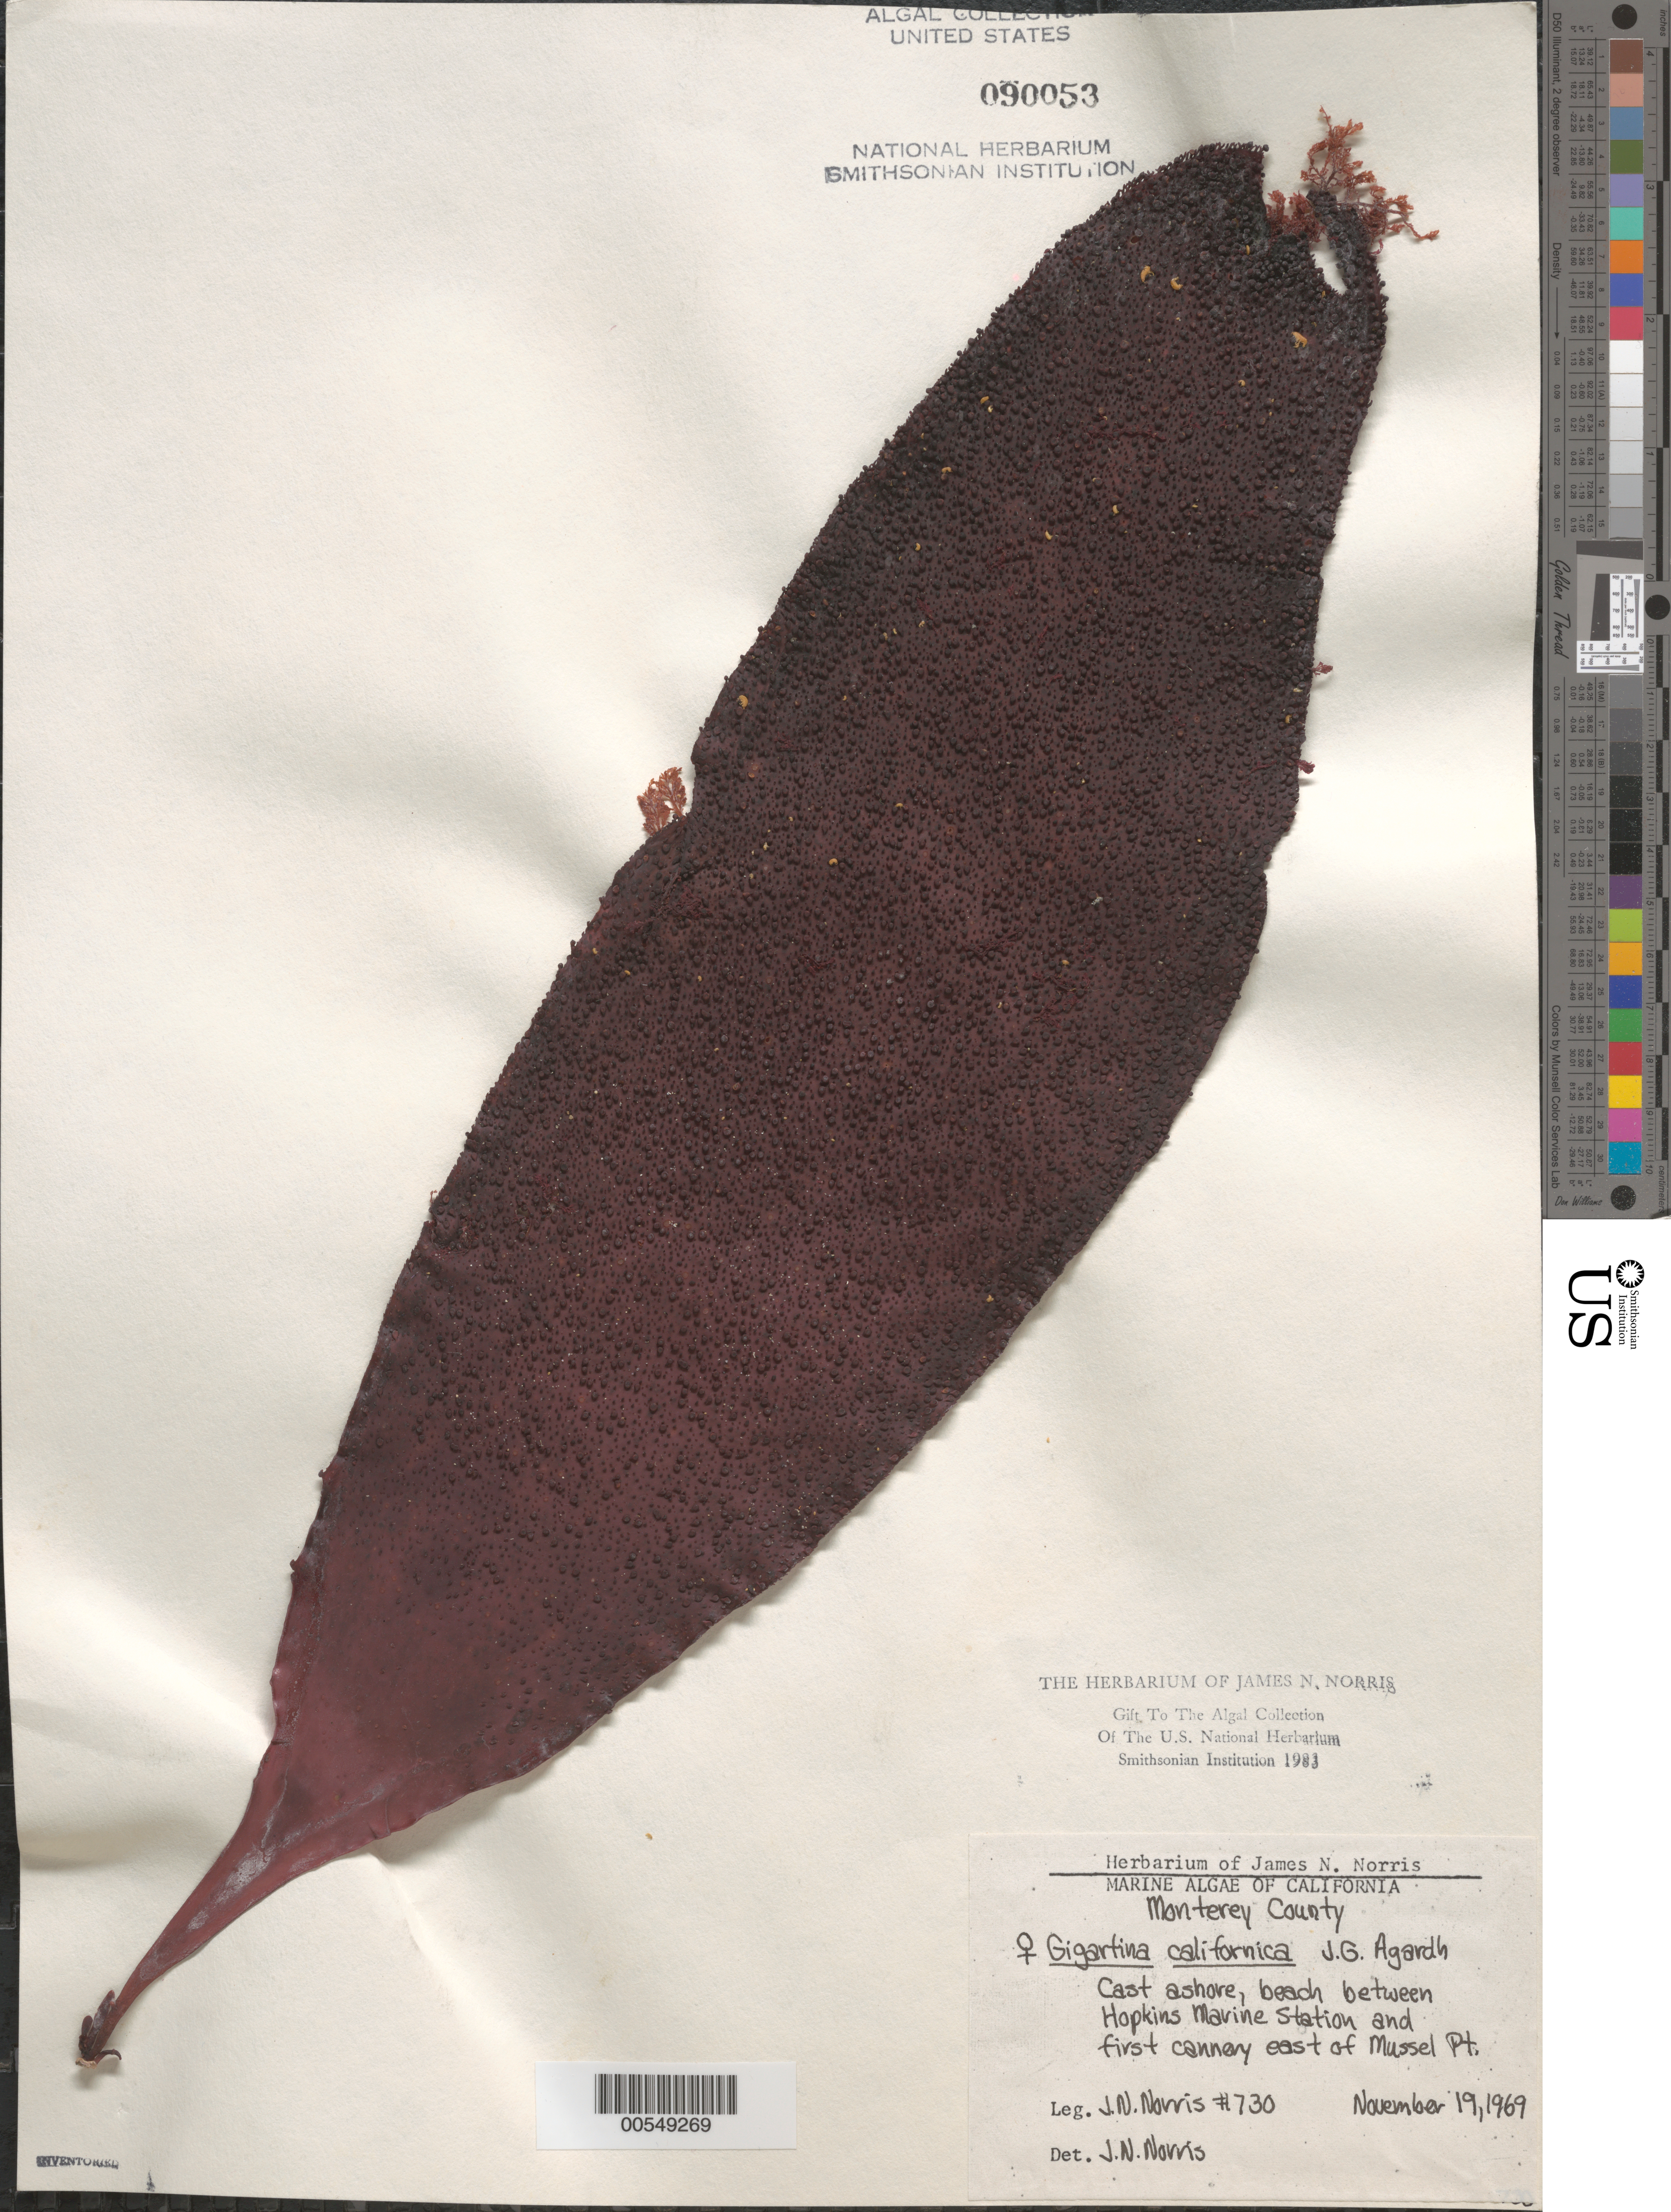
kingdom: Plantae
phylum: Rhodophyta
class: Florideophyceae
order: Gigartinales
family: Gigartinaceae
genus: Chondracanthus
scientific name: Chondracanthus corymbiferus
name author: (Kütz.) Guiry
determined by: Algae name updating Project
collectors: J. N. Norris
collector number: JN-730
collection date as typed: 19 Nov 1969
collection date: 1969-11-19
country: United States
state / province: California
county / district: Monterey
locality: East of Mussel Point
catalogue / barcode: US 90053